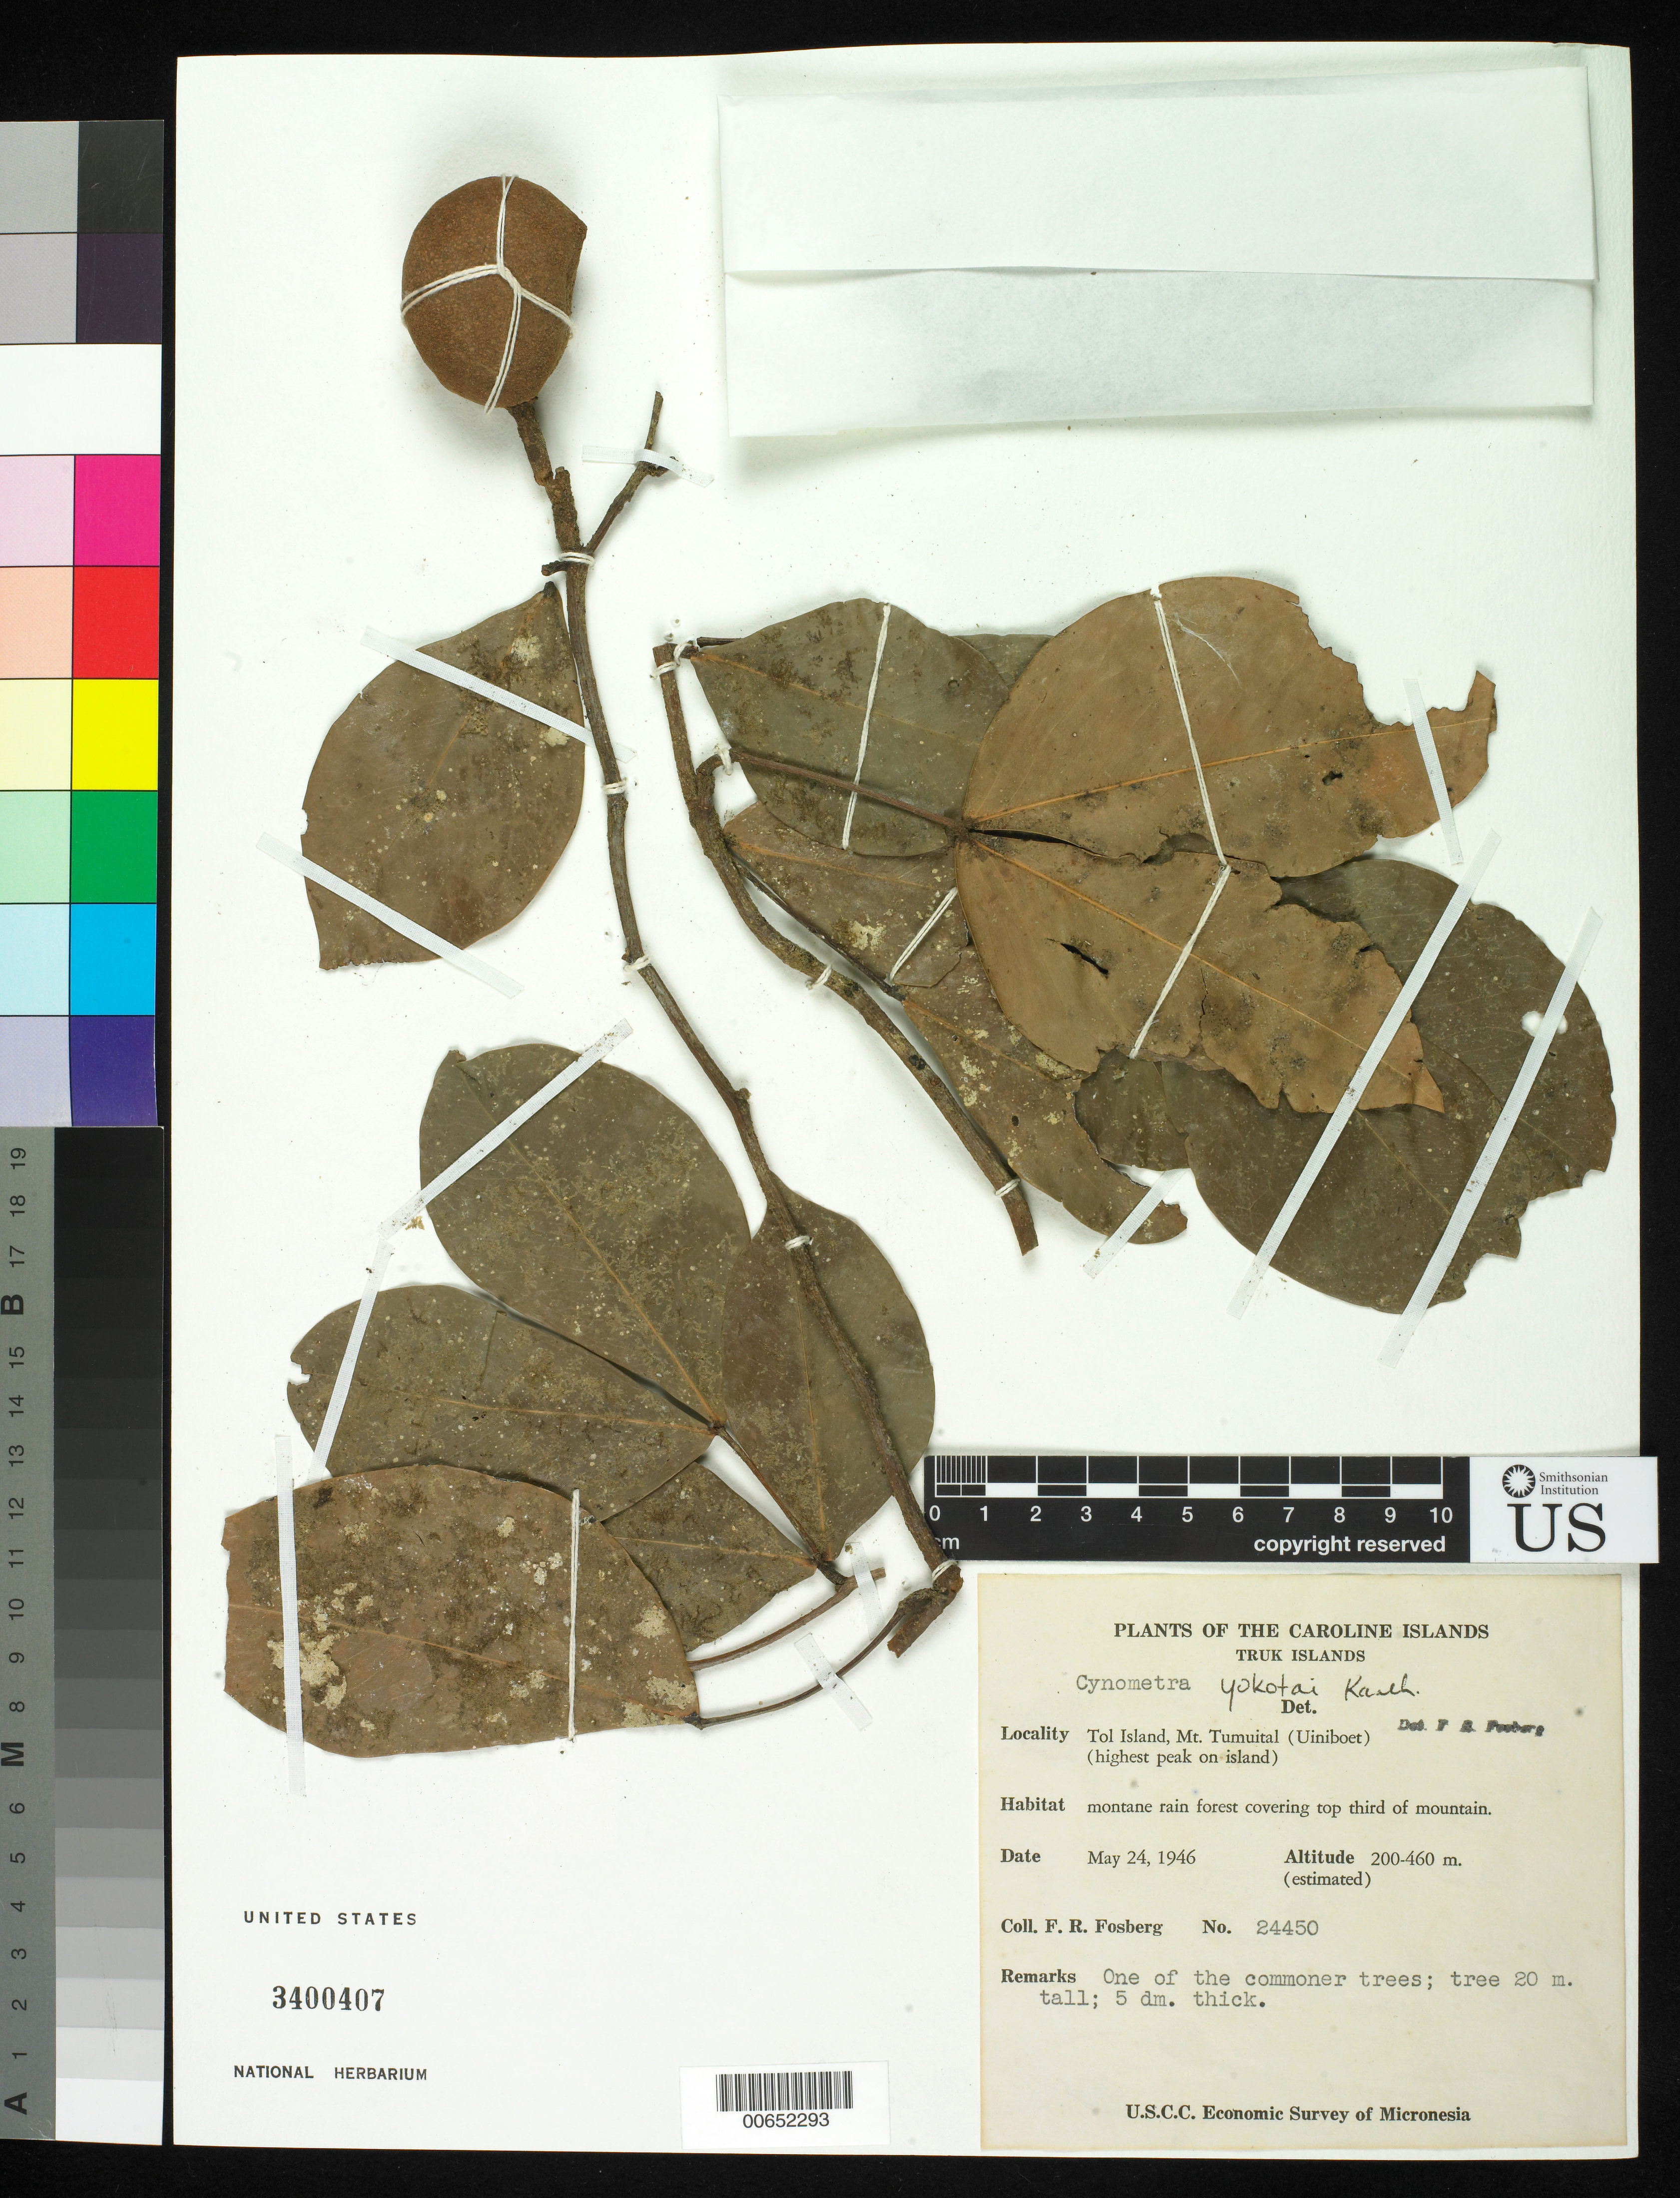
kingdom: Plantae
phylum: Tracheophyta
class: Magnoliopsida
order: Fabales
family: Fabaceae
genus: Cynometra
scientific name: Cynometra yokotai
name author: Kaneh.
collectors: F. R. Fosberg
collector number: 24450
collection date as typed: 24 May 1946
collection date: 1946-05-24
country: Micronesia, Federated States of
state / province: Truk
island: Tol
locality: Mt. Tumuital (Uiniboet) [Tol I. = Ton I.]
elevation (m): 200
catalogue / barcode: US 3400407